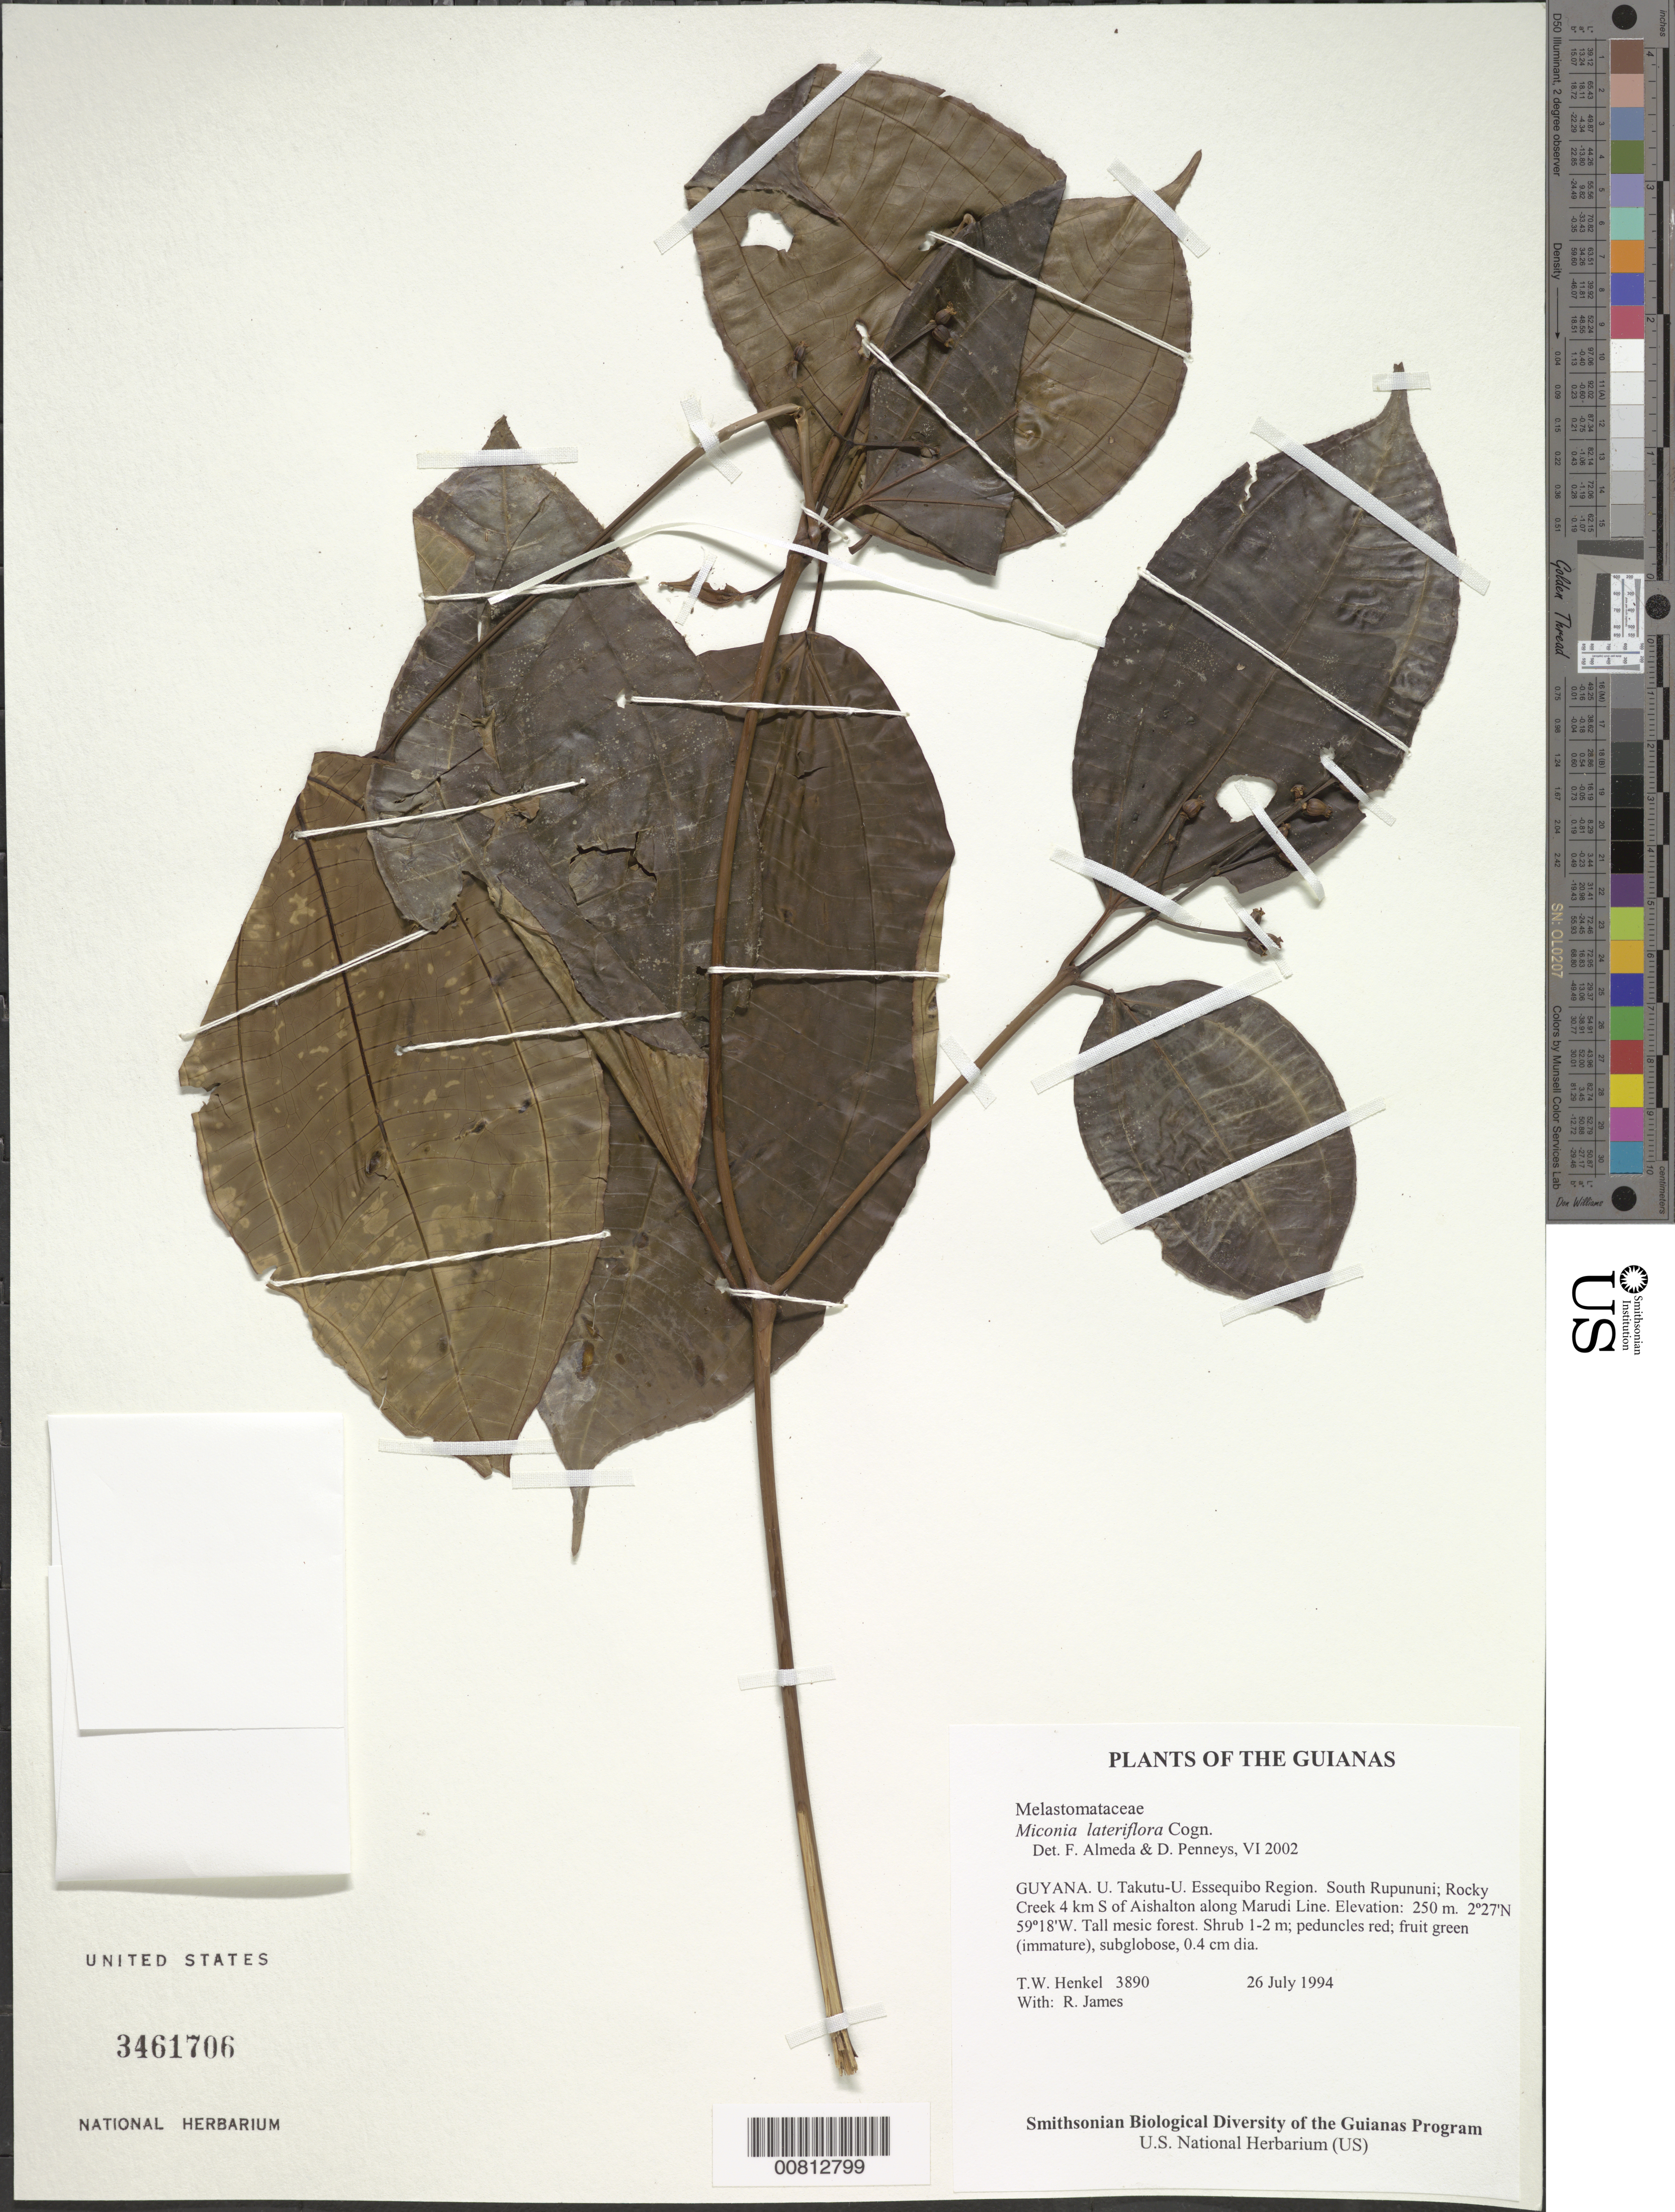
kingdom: Plantae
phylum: Tracheophyta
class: Magnoliopsida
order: Myrtales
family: Melastomataceae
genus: Miconia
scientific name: Miconia lateriflora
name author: Cogn.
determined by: Almeda, F.; Penneys, D. S.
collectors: T. Henkel & R. James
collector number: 3890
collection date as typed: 26 July 1994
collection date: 1994-07-26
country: Guyana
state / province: U. Takutu-U. Essequibo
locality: South Rupununi; Rocky Creek 4 km S of Aishalton along Marudi Line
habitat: Tall mesic forest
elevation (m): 250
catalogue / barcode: US 3461706